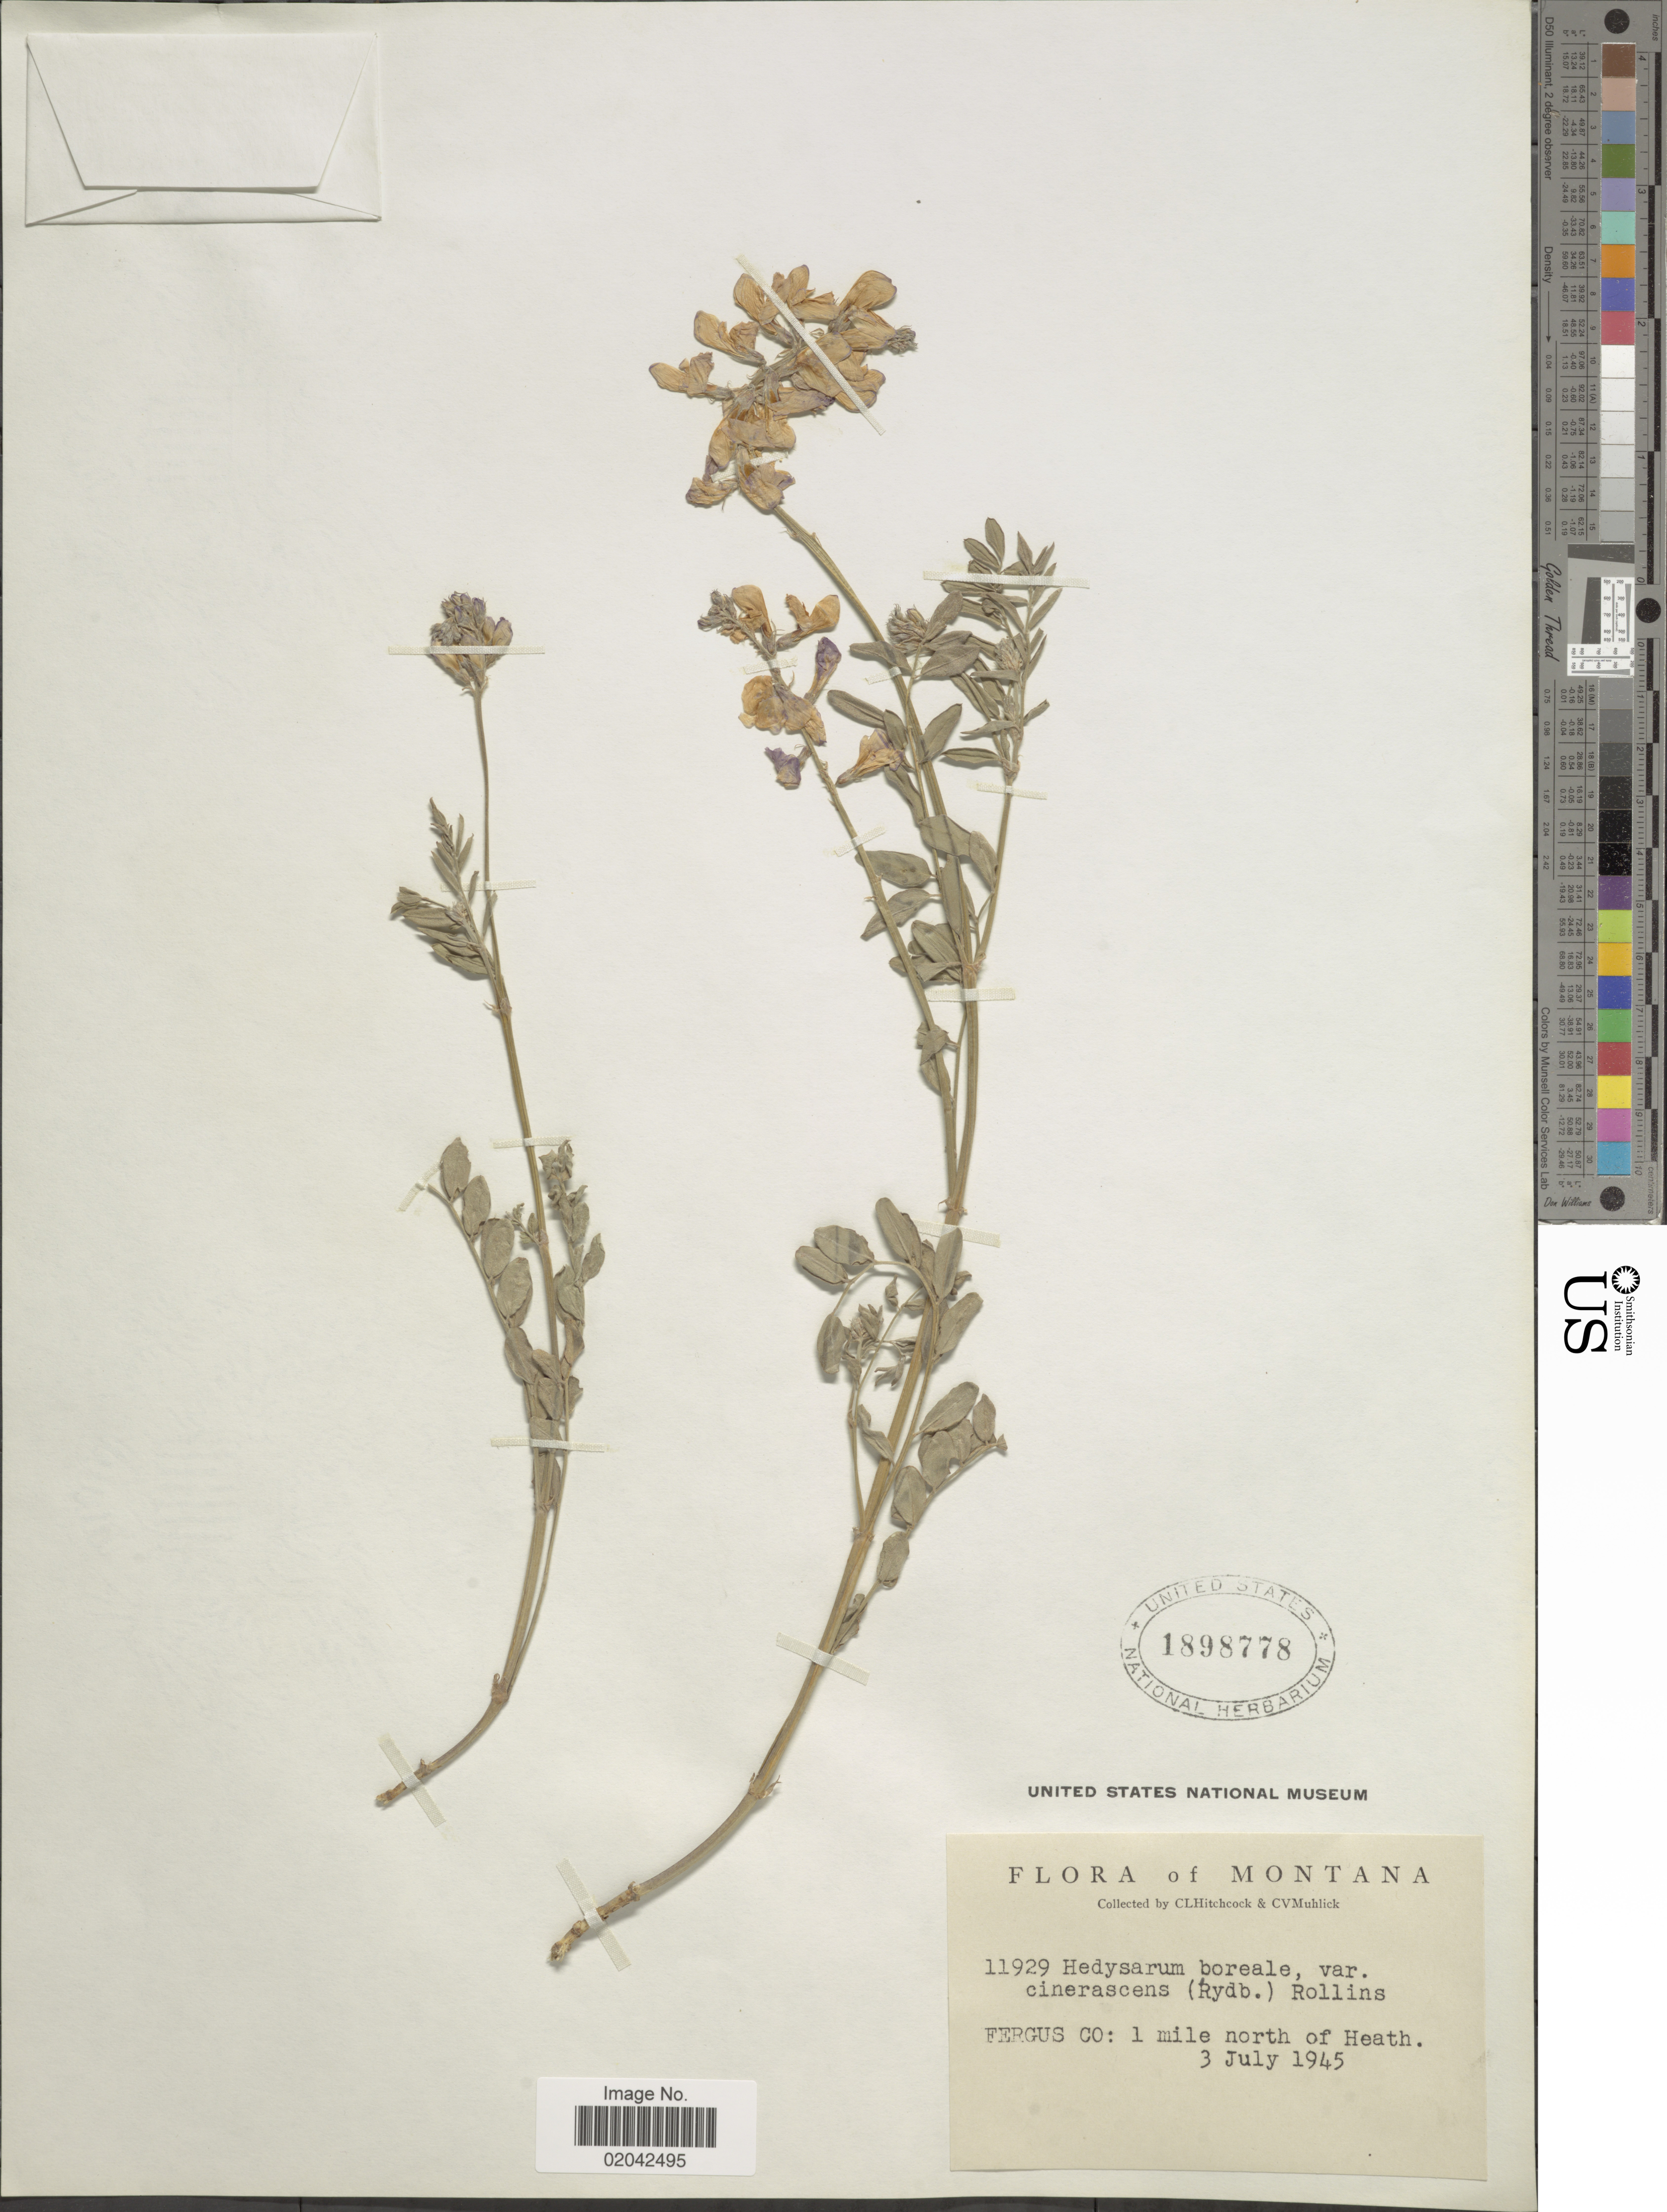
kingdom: Plantae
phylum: Tracheophyta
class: Magnoliopsida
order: Fabales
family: Fabaceae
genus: Hedysarum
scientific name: Hedysarum boreale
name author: Nutt.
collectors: C. L. Hitchcock & C. V. Muhlick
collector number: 11929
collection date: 1945-07-03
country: United States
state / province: Montana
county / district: Fergus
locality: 1 mile N of Heath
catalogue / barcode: US 1898778